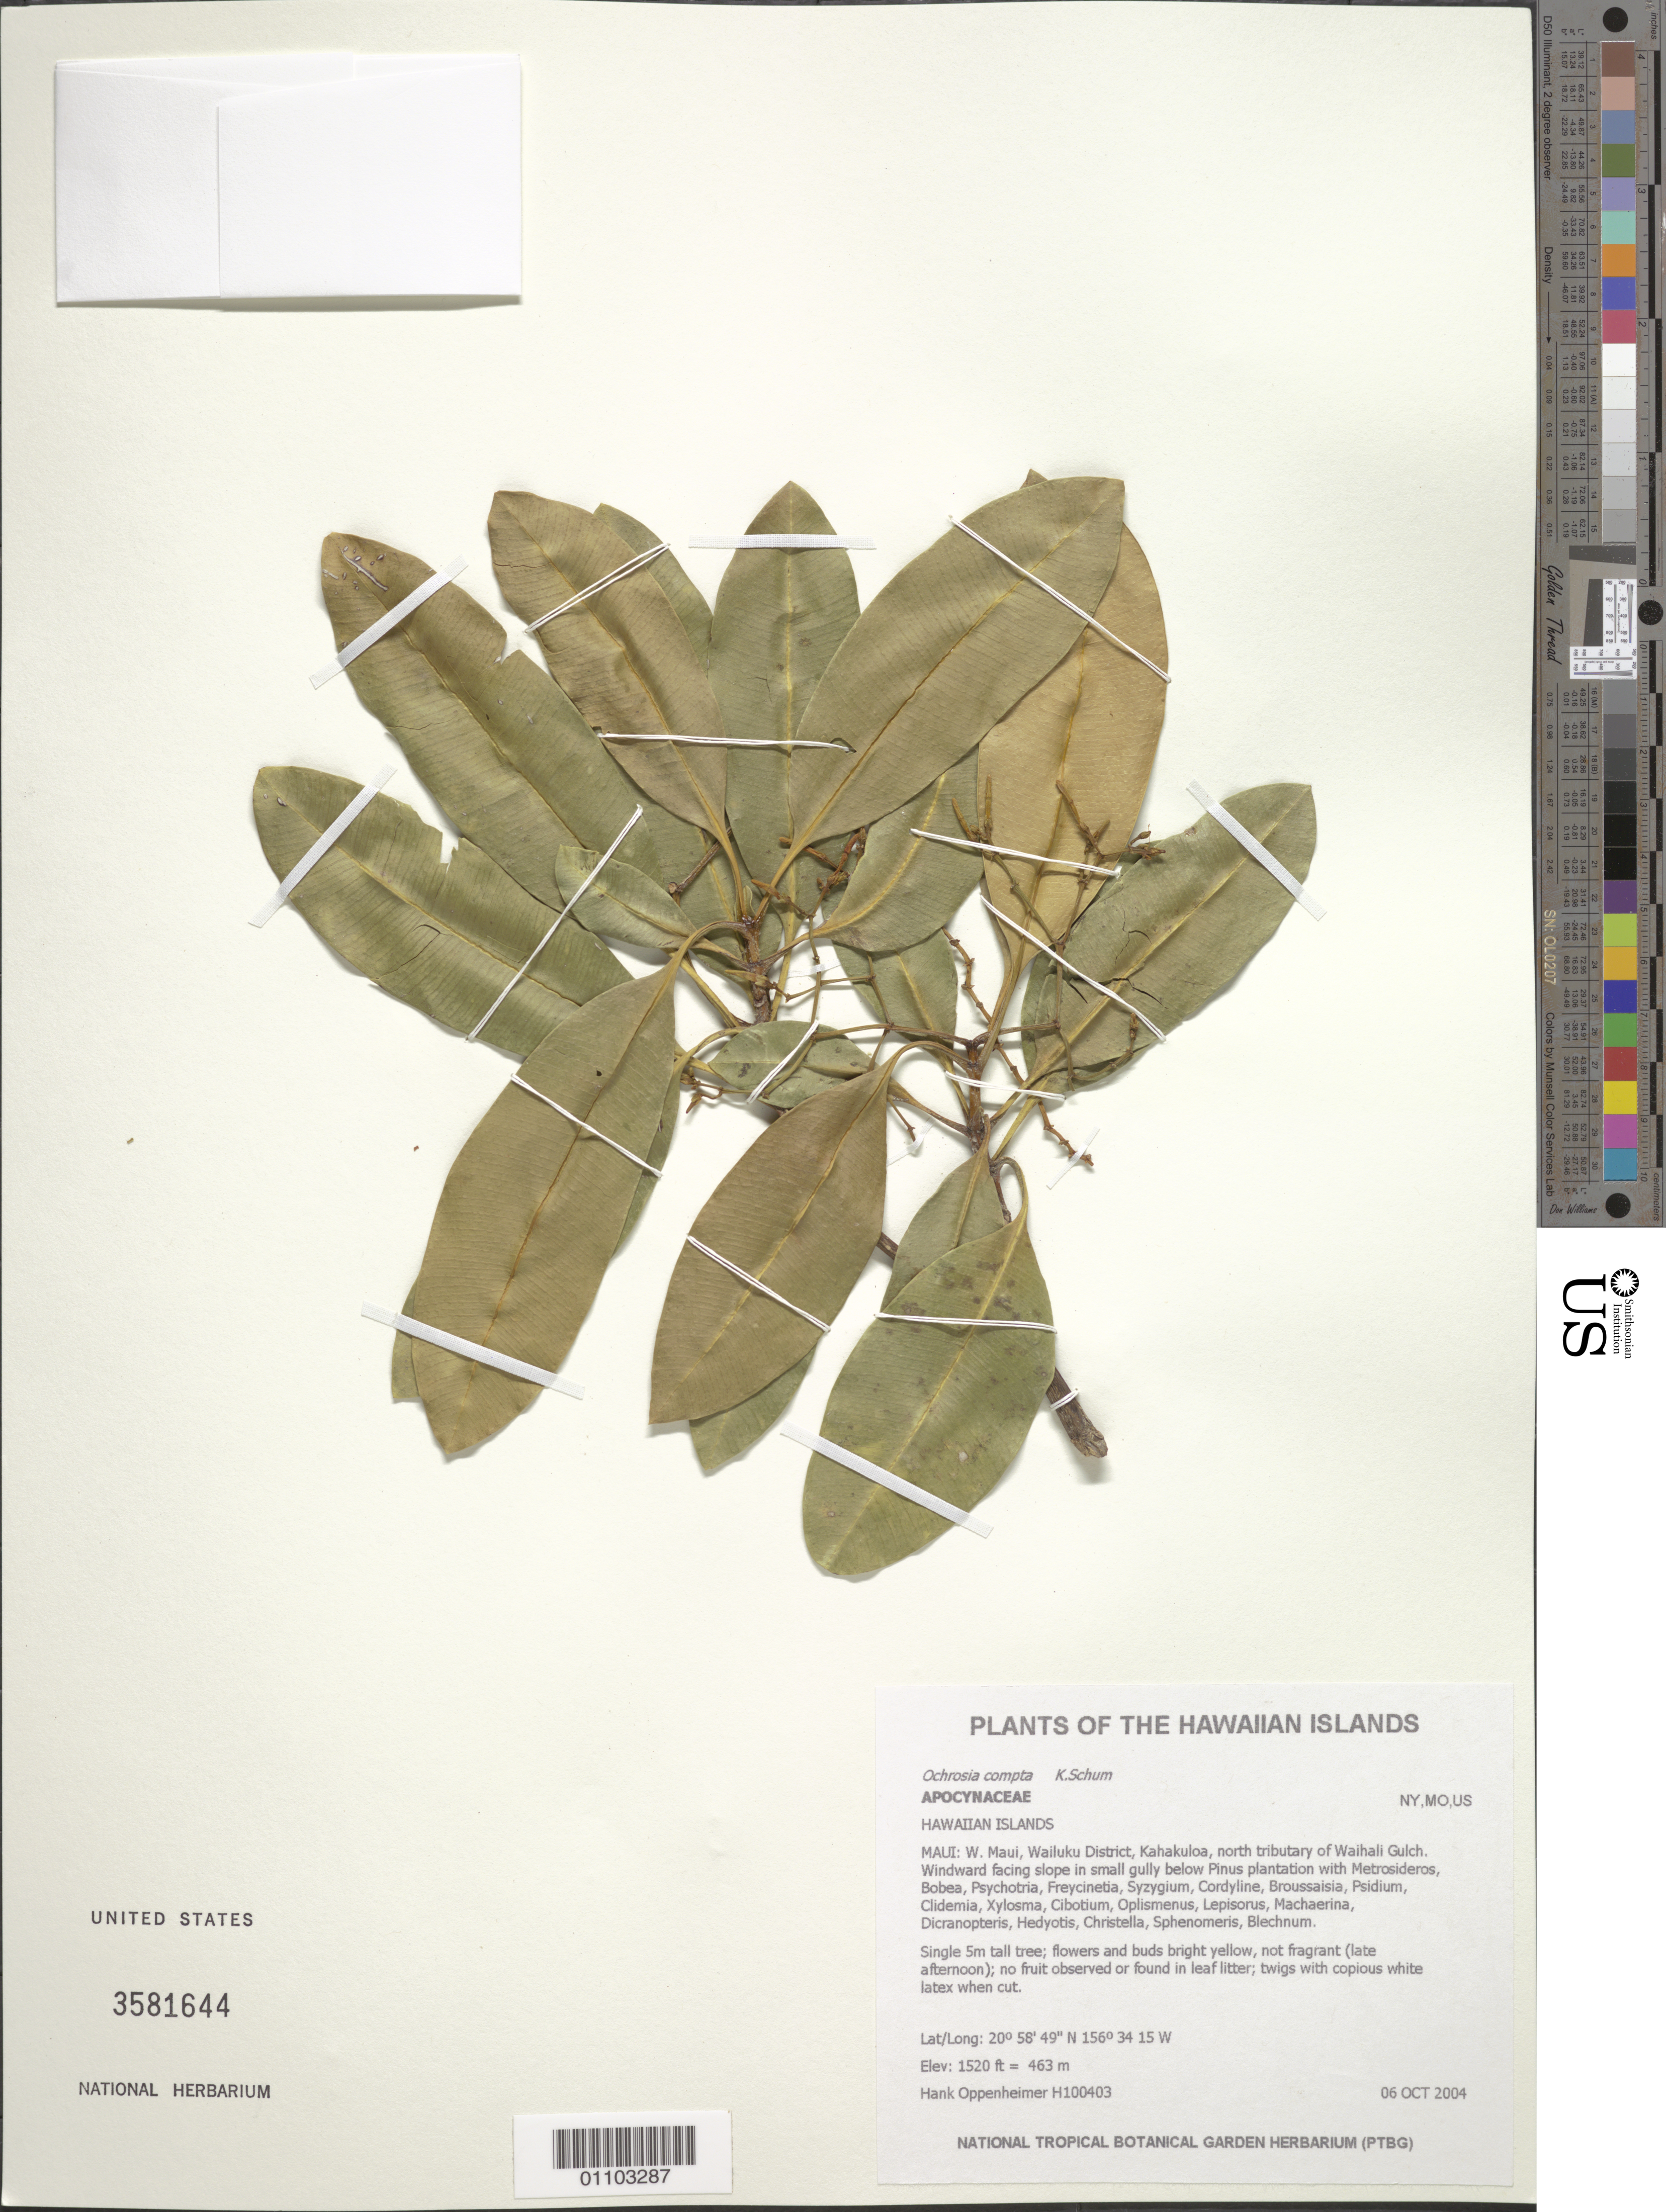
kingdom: Plantae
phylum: Tracheophyta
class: Magnoliopsida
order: Gentianales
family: Apocynaceae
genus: Ochrosia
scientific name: Ochrosia compta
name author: K. Schum.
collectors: H. Oppenheimer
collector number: H100403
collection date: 2004-10-06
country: United States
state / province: Hawaii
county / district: Maui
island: Maui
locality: W. Maui, Wailuku District, Kahakuloa, north tributary of Waihali Gulch, windward facing slope in small gully below Pinus plantation.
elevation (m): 463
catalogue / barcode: US 3581644